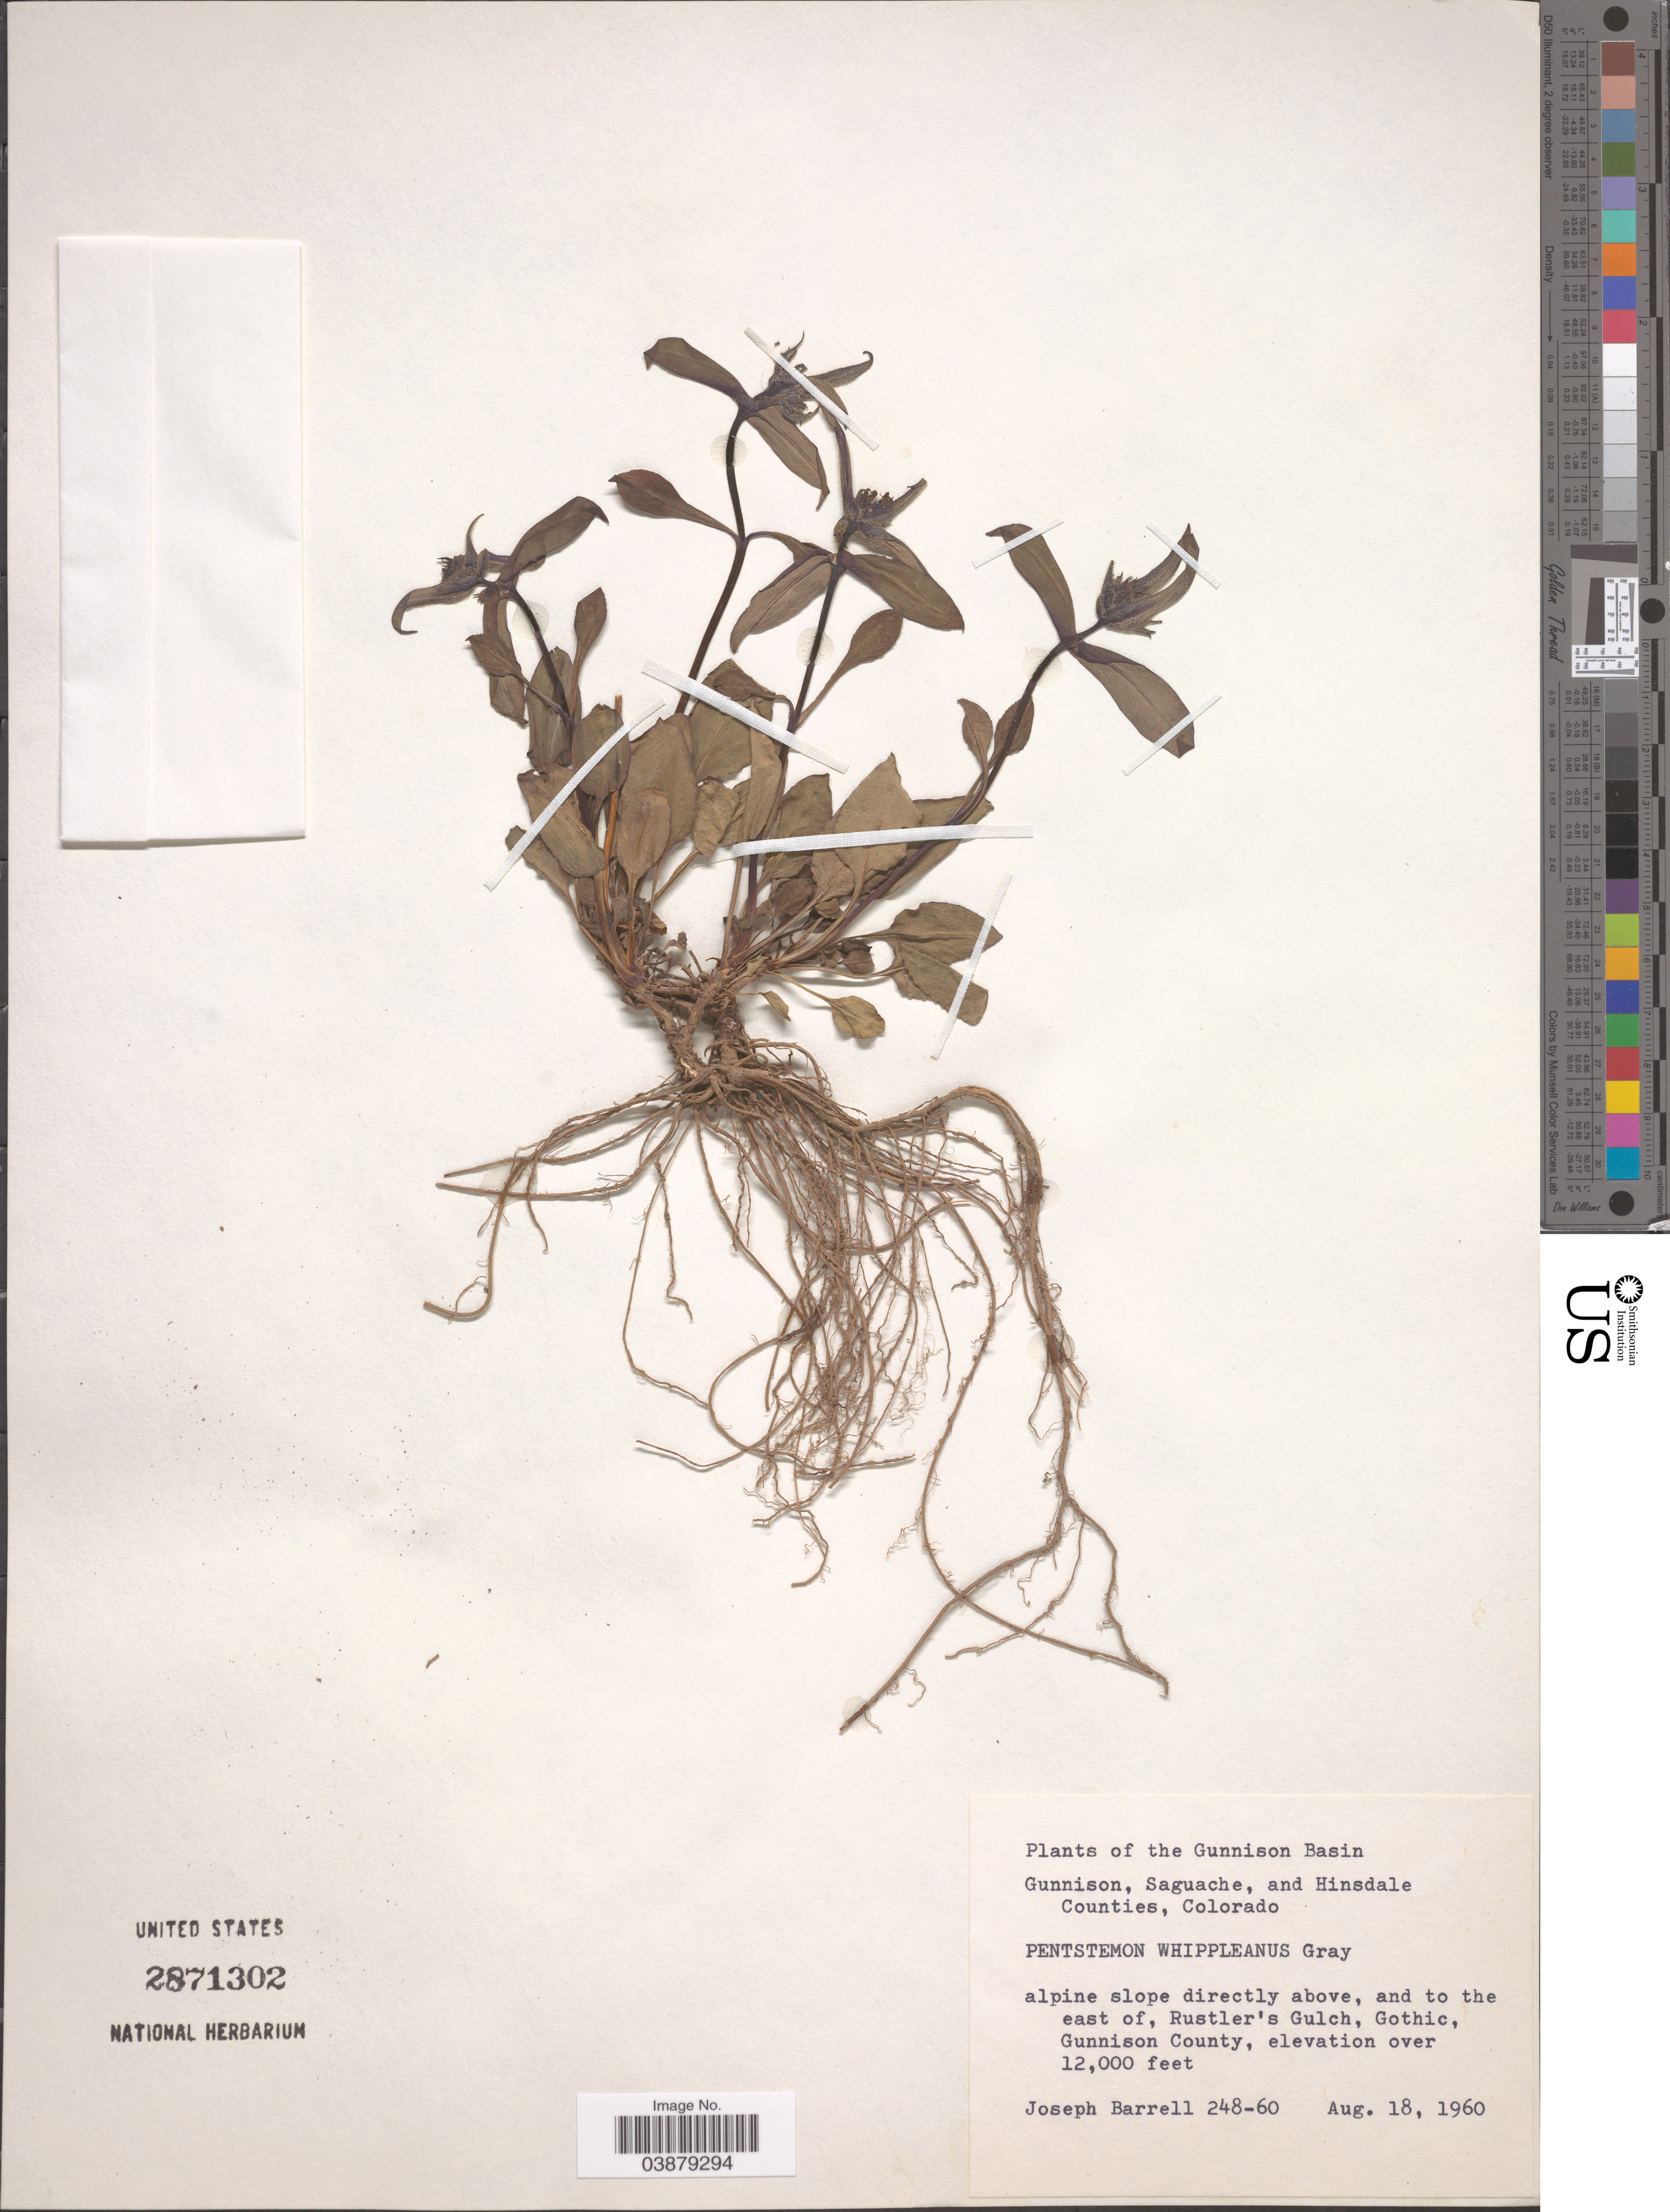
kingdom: Plantae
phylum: Tracheophyta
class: Magnoliopsida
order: Lamiales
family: Plantaginaceae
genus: Penstemon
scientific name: Penstemon whippleanus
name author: A. Gray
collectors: J. Barrell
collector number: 248-60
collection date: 1960-08-18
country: United States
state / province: Colorado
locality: The Gunnison Basin. Alpine slope directly above, and to the east of, Rustler's Gulch, Gothic, Gunnison County.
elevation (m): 3658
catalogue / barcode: US 2871302